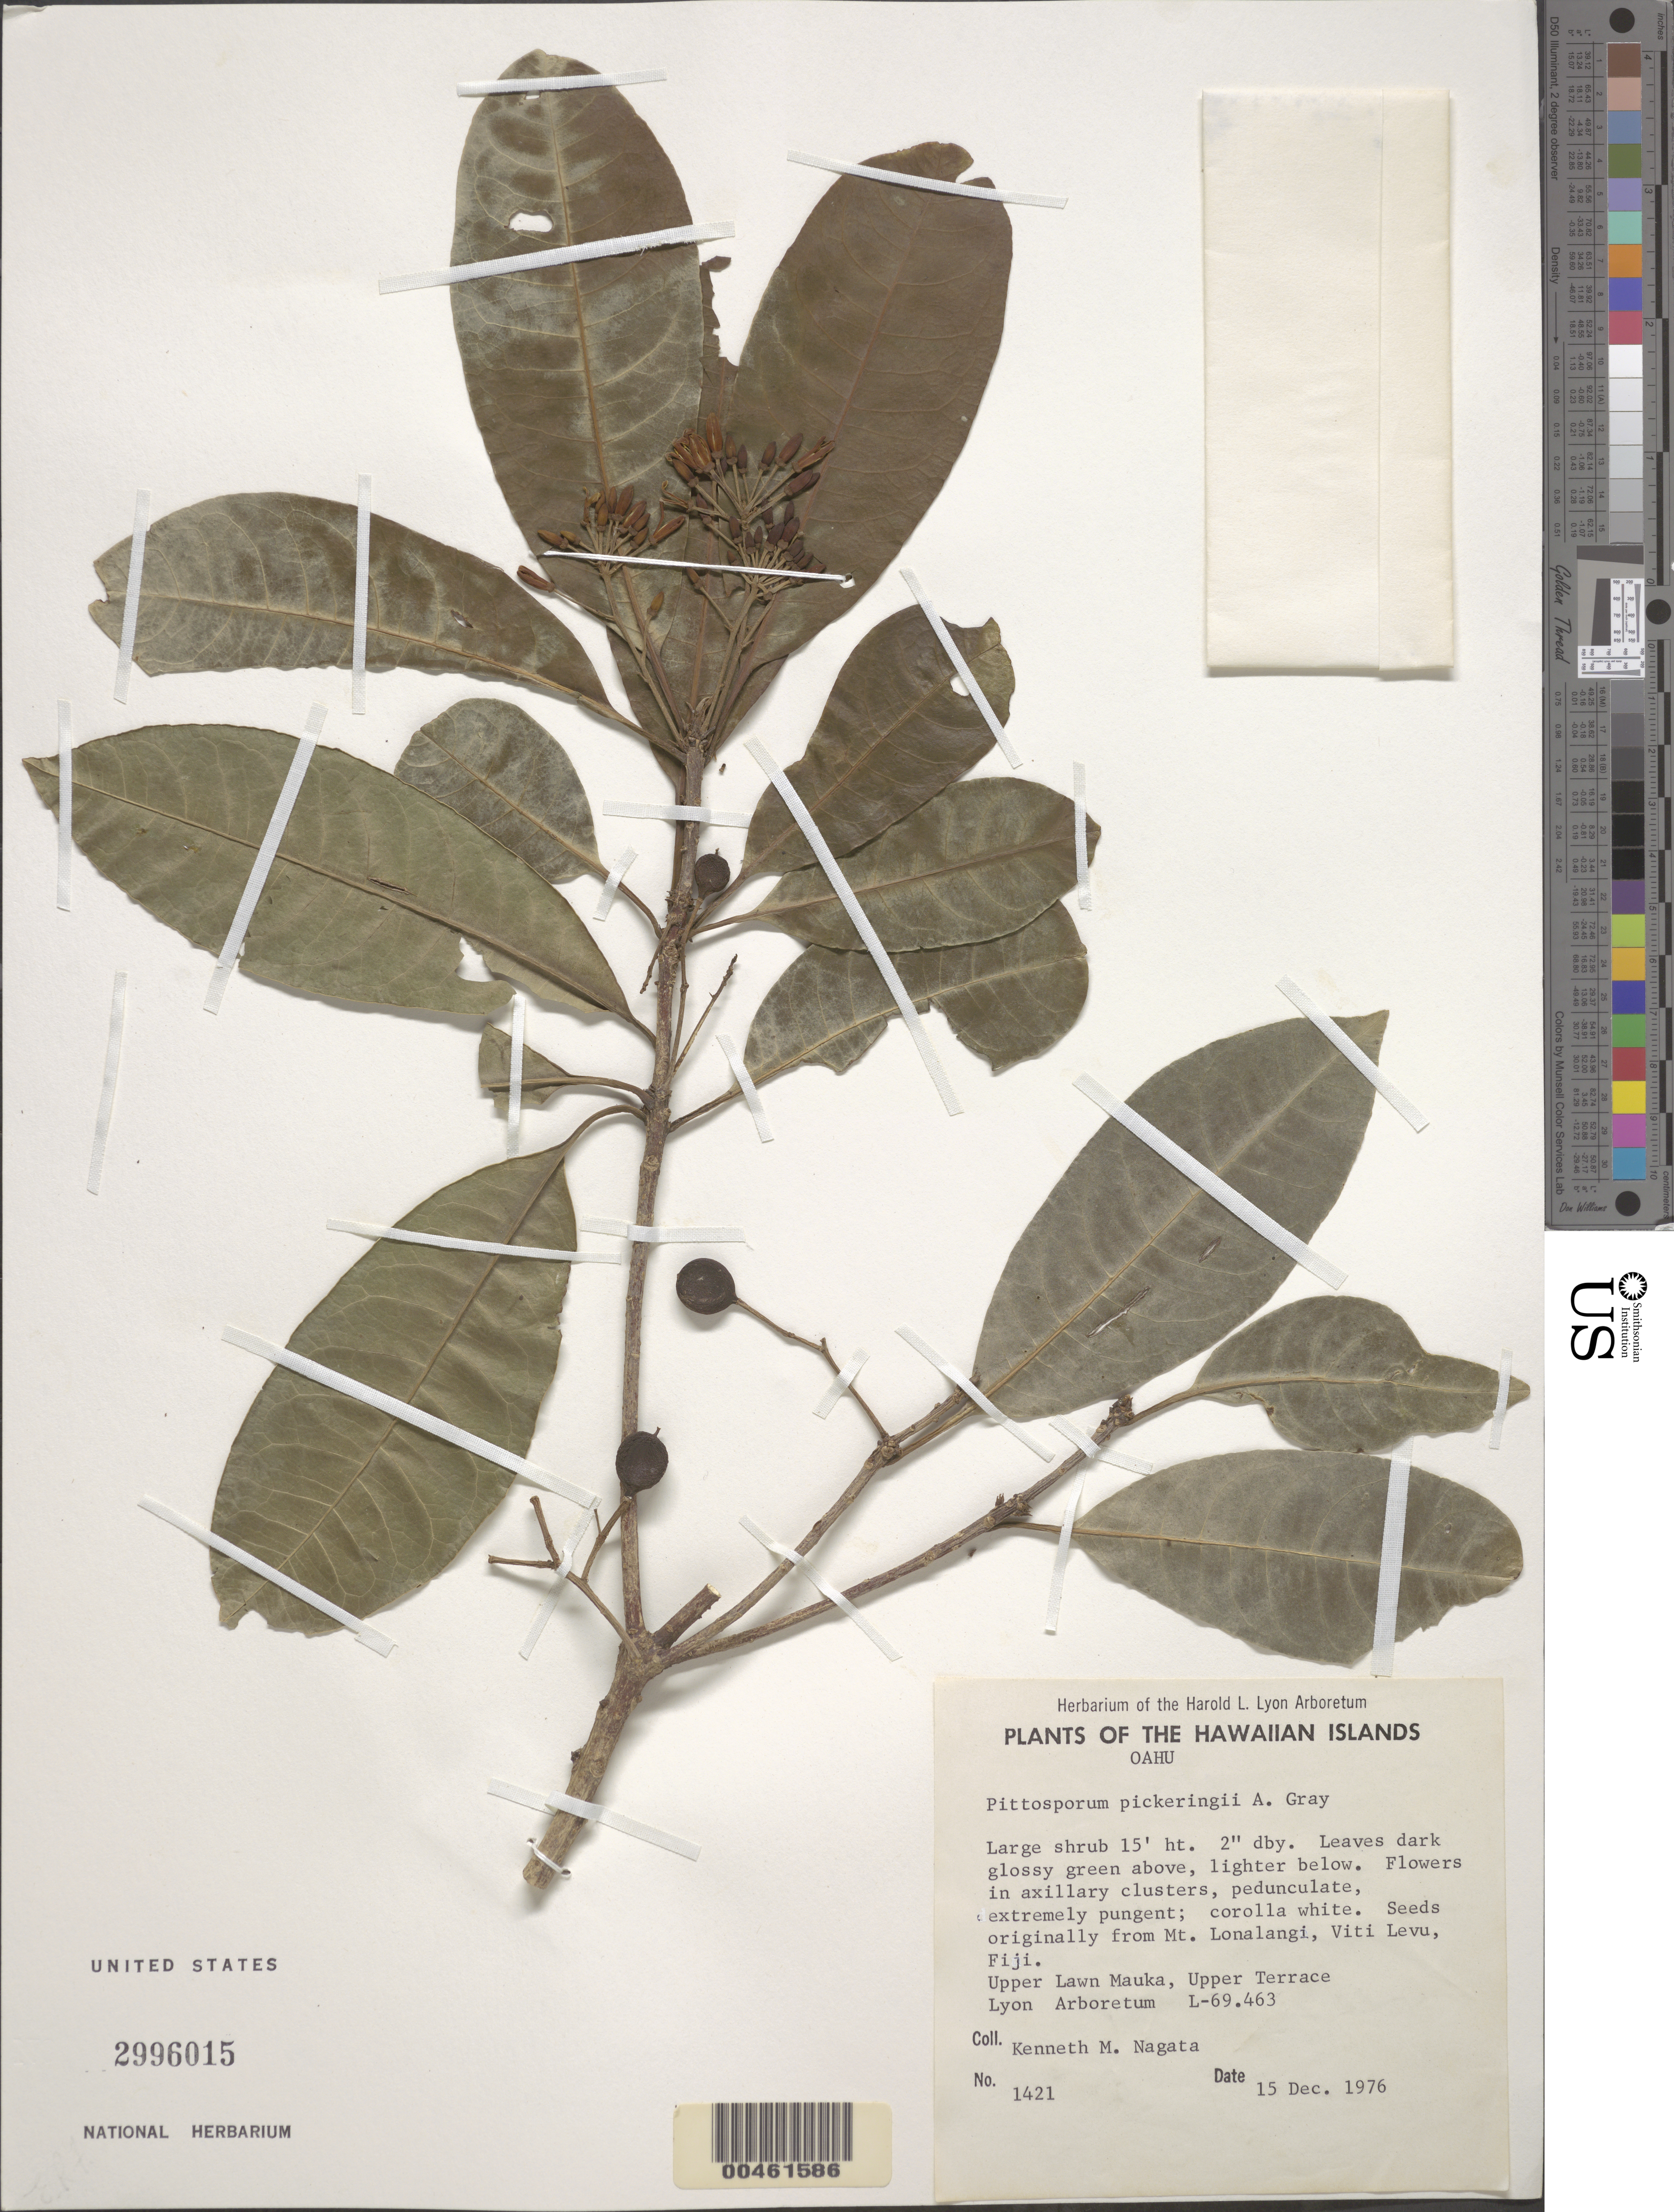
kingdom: Plantae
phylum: Tracheophyta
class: Magnoliopsida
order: Apiales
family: Pittosporaceae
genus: Pittosporum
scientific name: Pittosporum pickeringii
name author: A. Gray in Wilkes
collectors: K. Nagata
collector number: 1421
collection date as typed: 15 Dec 1976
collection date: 1976-12-15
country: United States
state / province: Hawaii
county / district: Honolulu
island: Oahu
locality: Upper Lawn Mauka, Upper Terrace Lyon Arboretum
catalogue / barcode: US 2996015